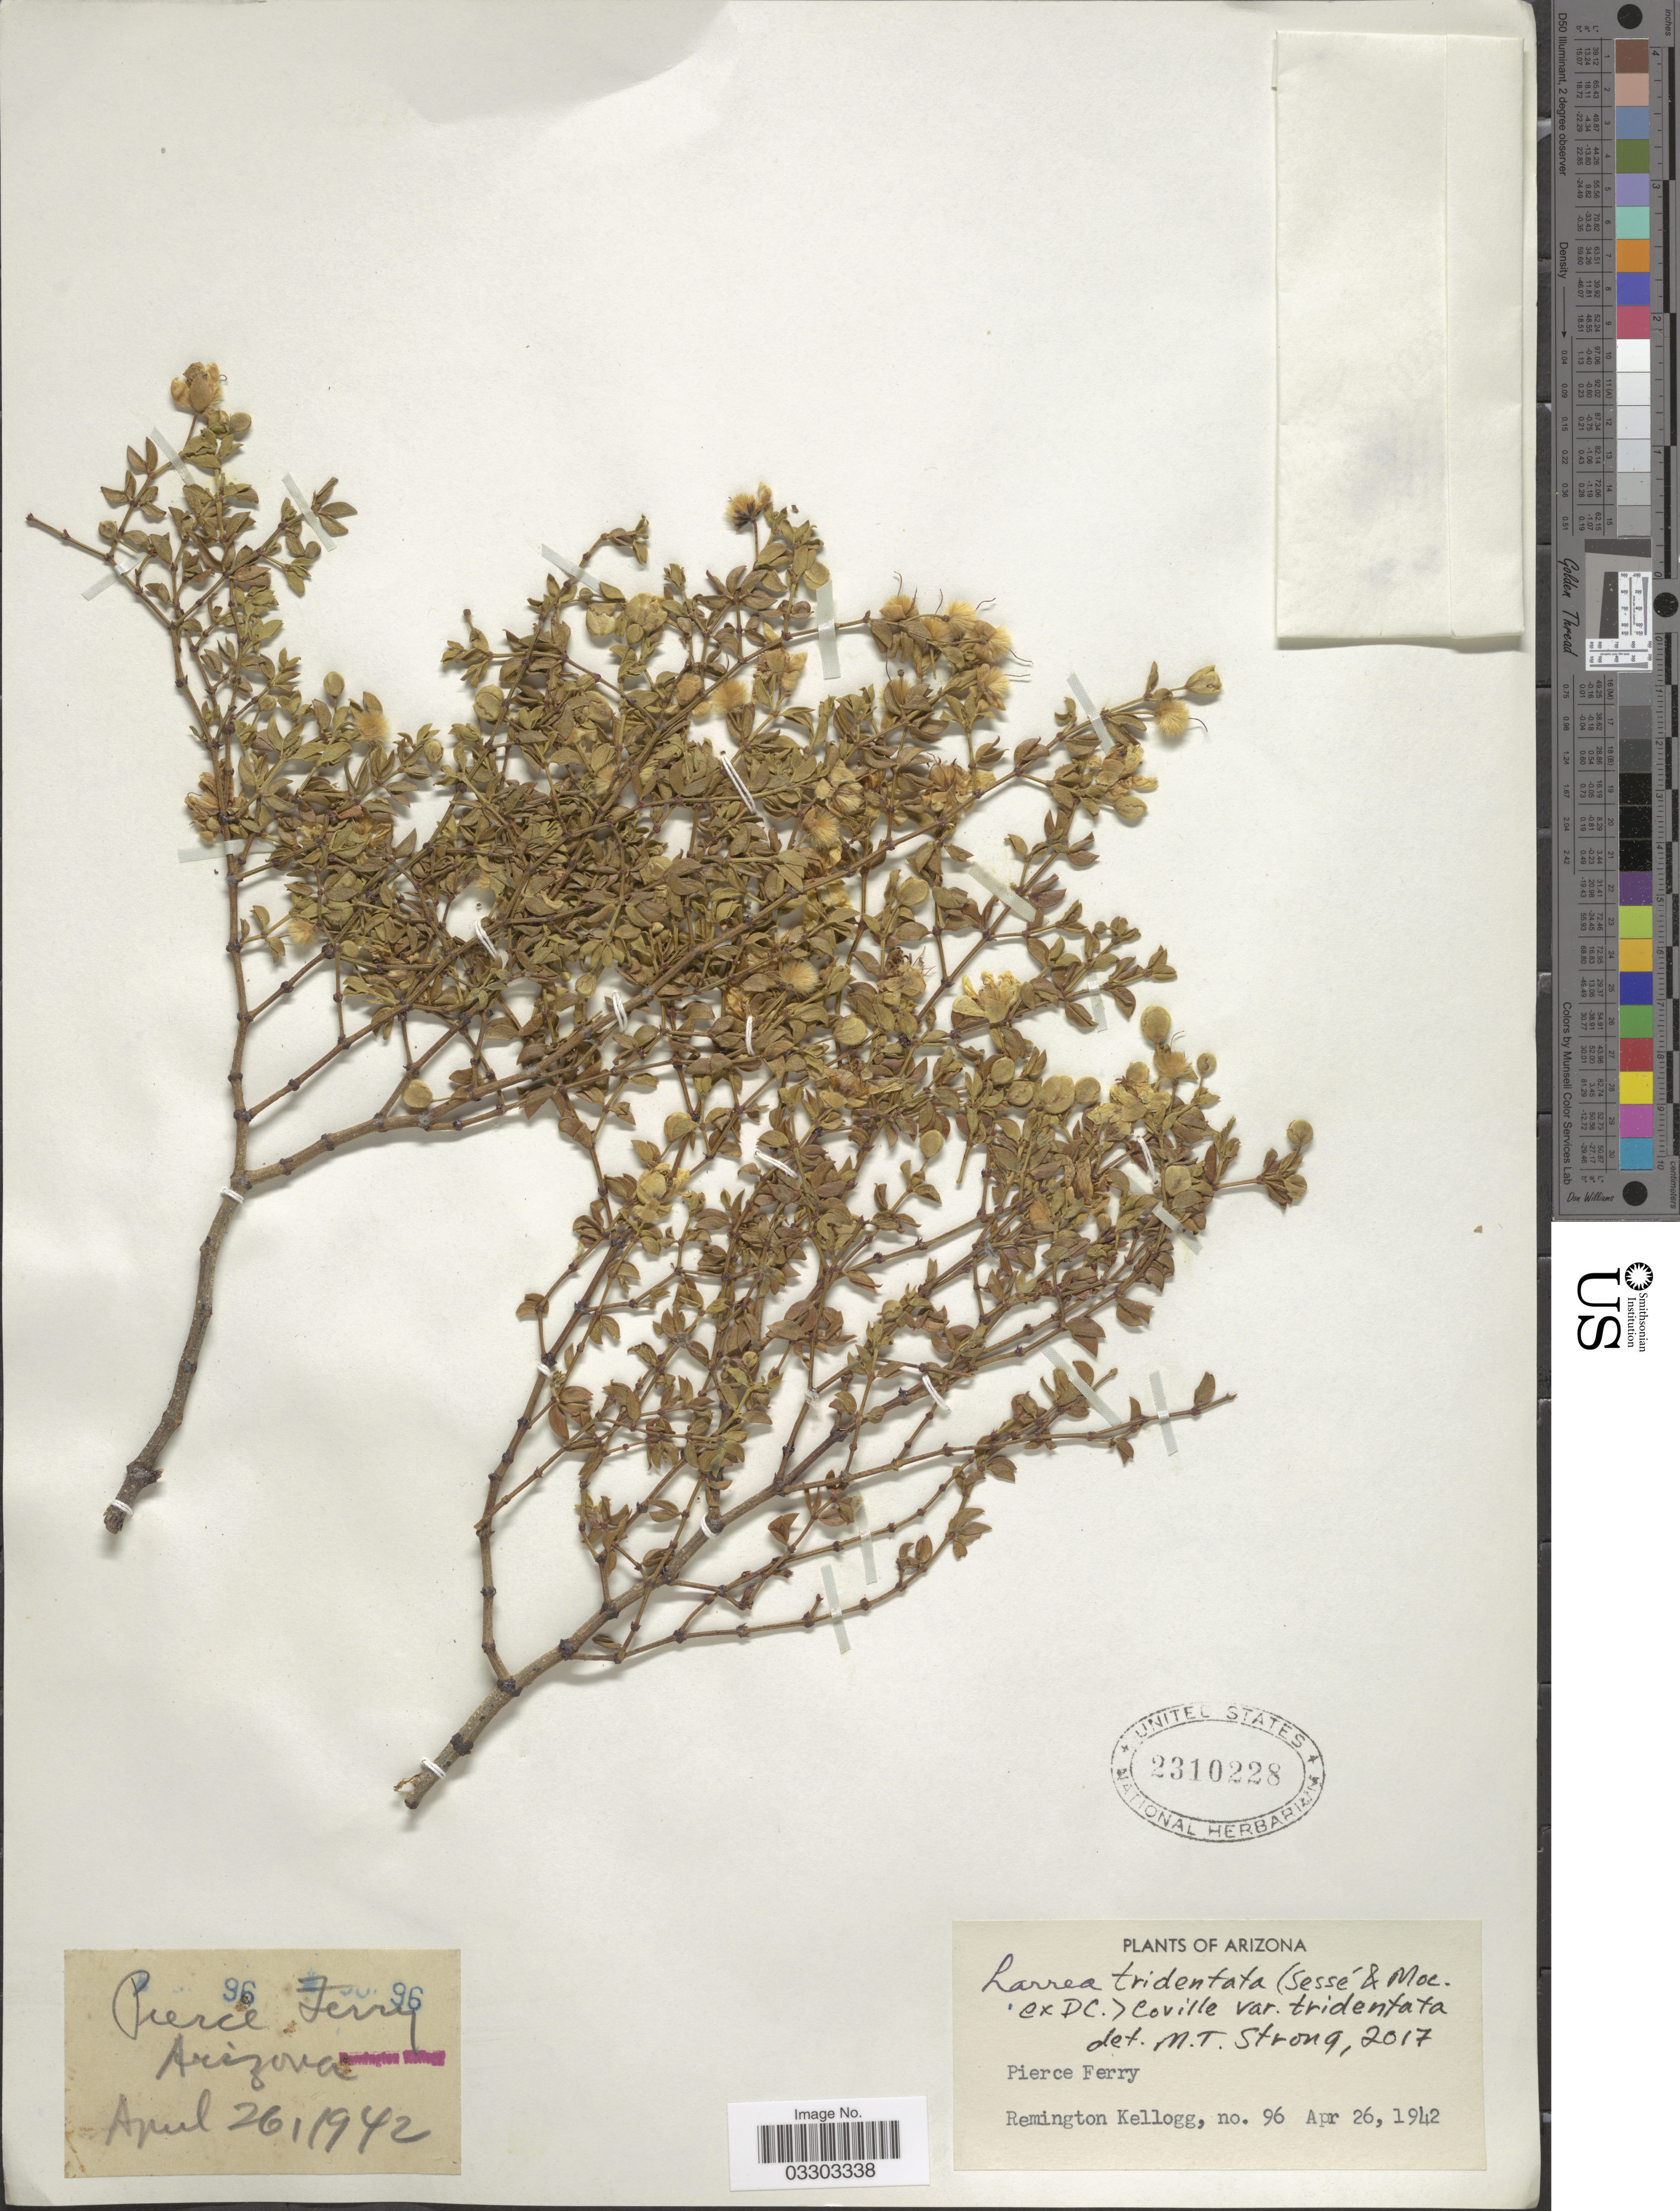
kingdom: Plantae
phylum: Tracheophyta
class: Magnoliopsida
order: Zygophyllales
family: Zygophyllaceae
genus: Larrea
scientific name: Larrea tridentata var. tridentata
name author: (Sessé & Moc. ex DC.) Coville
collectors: R. Kellogg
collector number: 96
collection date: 1942-04-26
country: United States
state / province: Arizona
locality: Pierce Ferry.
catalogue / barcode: US 2310228